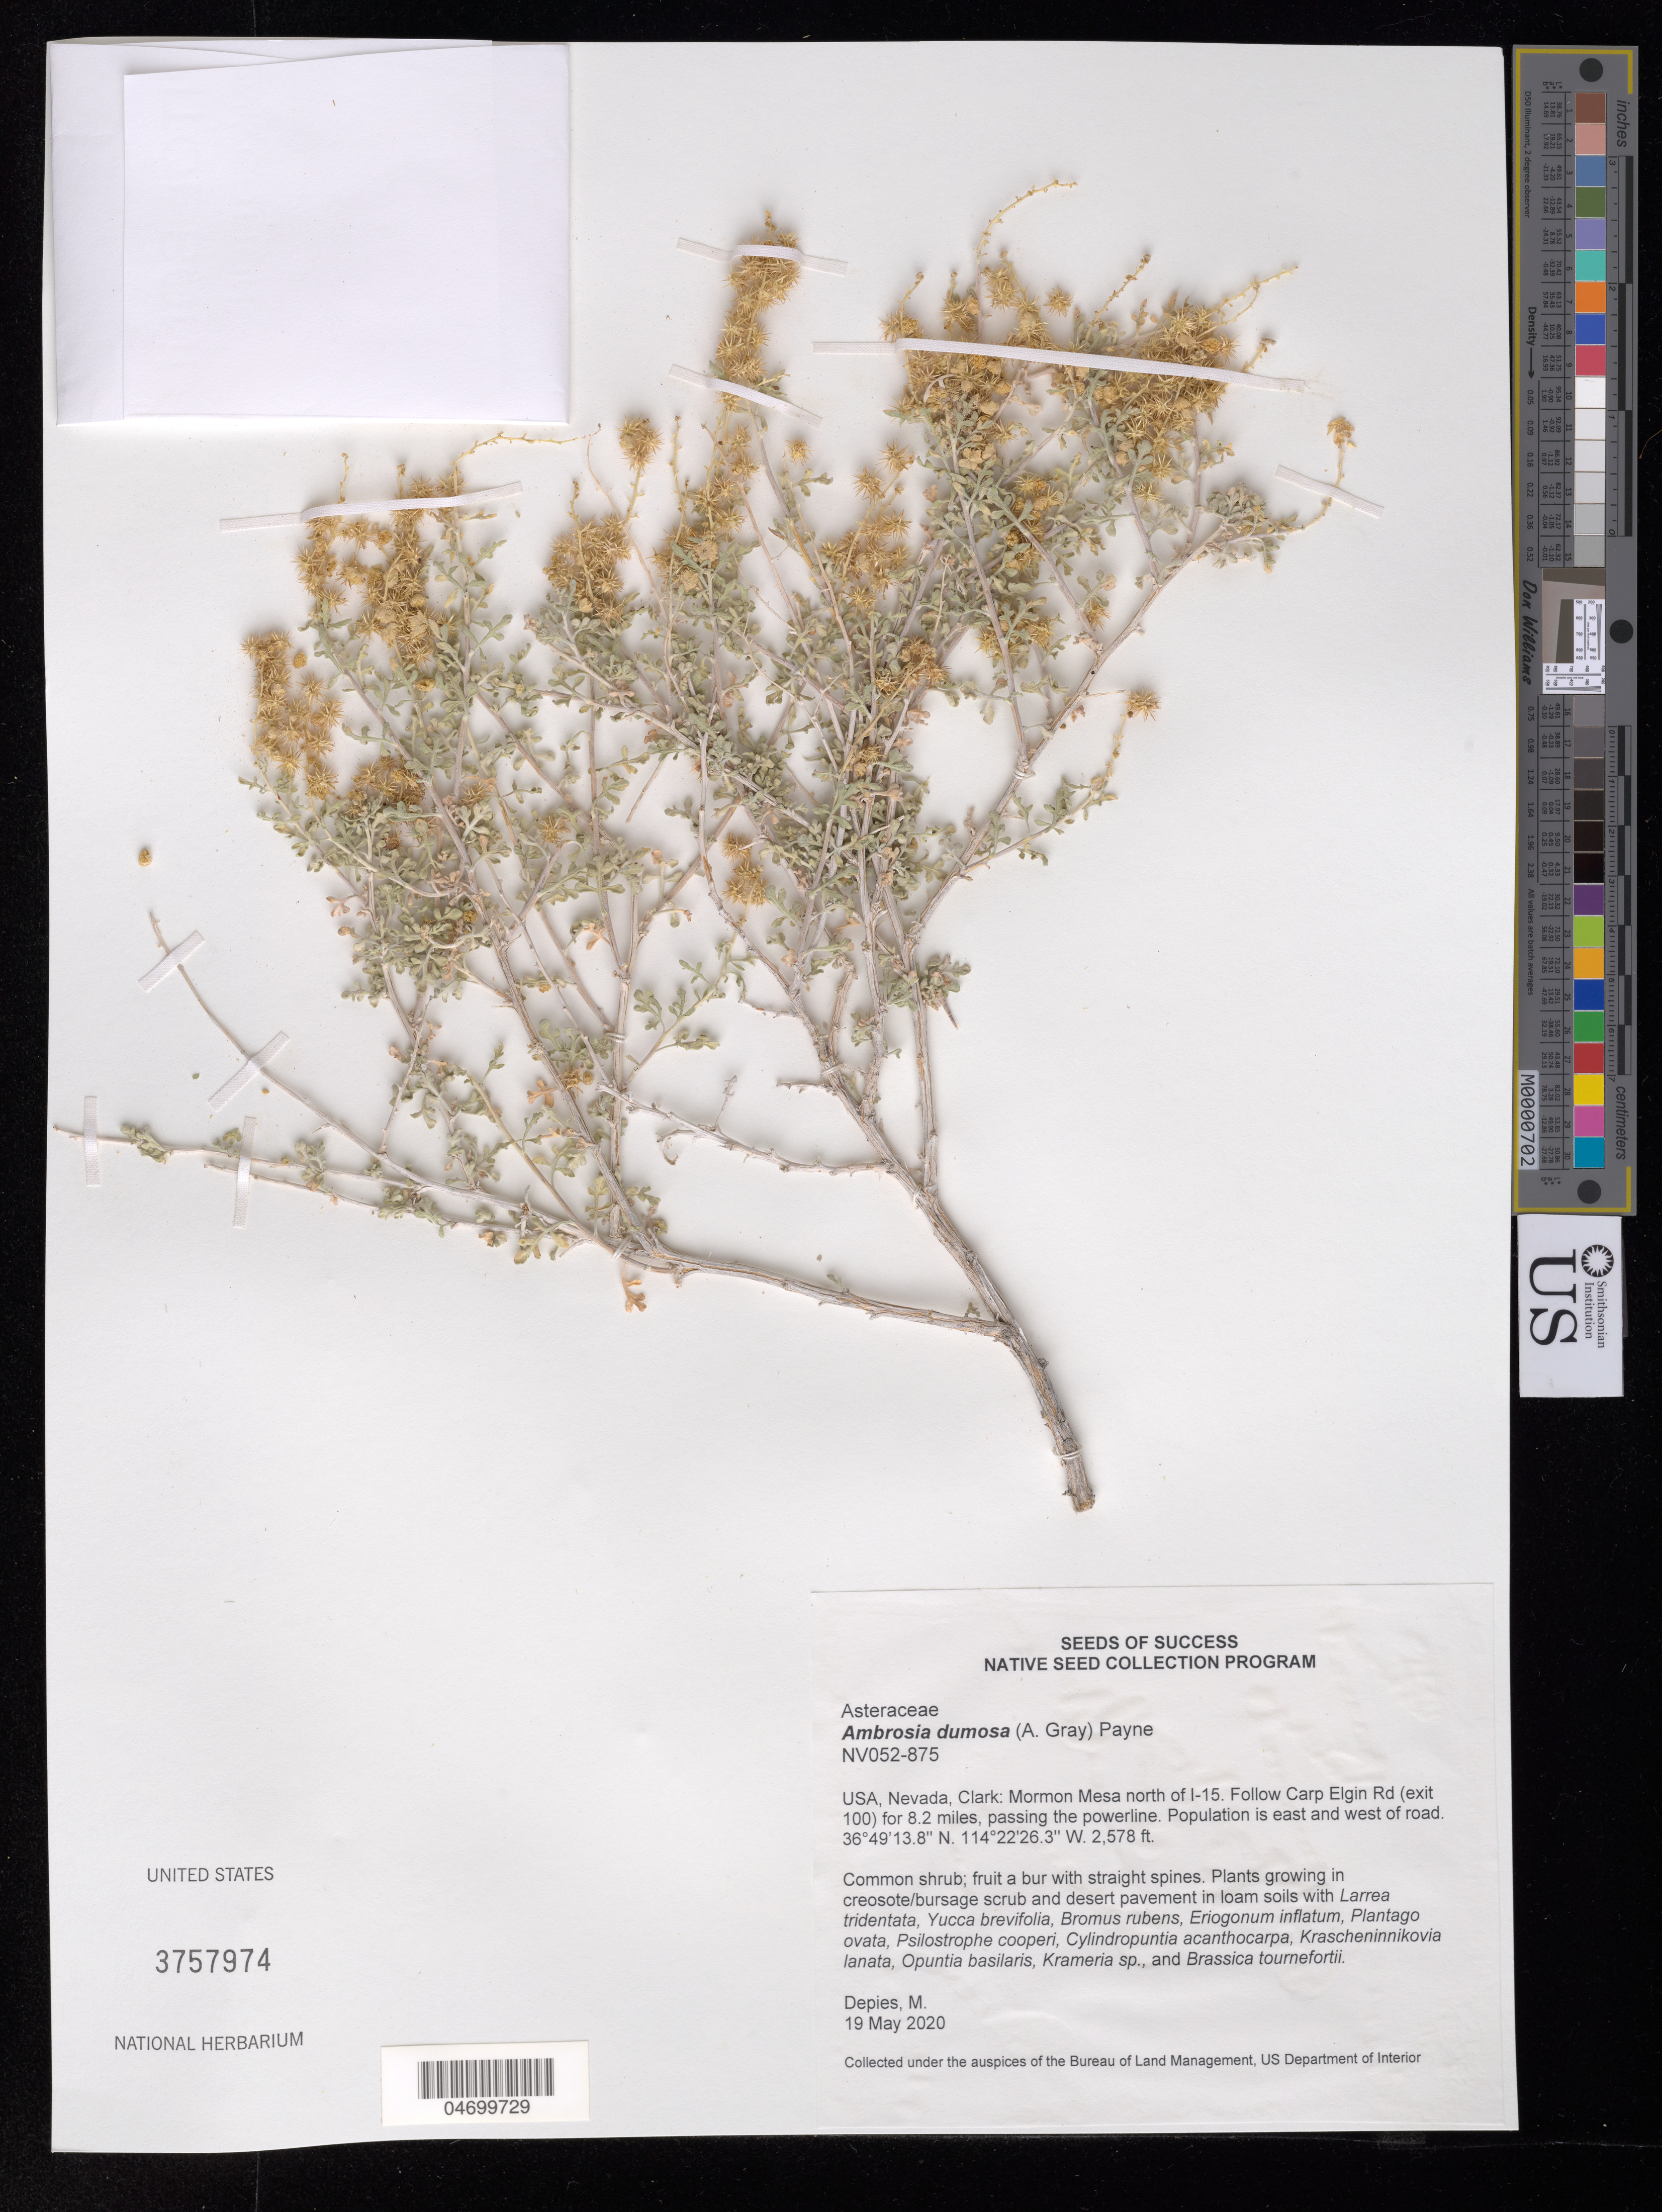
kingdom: Plantae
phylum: Tracheophyta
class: Magnoliopsida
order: Asterales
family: Asteraceae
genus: Ambrosia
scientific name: Ambrosia dumosa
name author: (A. Gray) W.W.Payne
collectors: M. Depies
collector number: NV052-875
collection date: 2020-05-19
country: United States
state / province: Nevada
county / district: Clark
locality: Mormon Mesa north of I-15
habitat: Creosote/bursage scrub and desert pavement. Loam soils. With Larrea tridentata, Yucca brevifolia, Bromus rubens, Plantago ovata, etc.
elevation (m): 786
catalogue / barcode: US 3757974